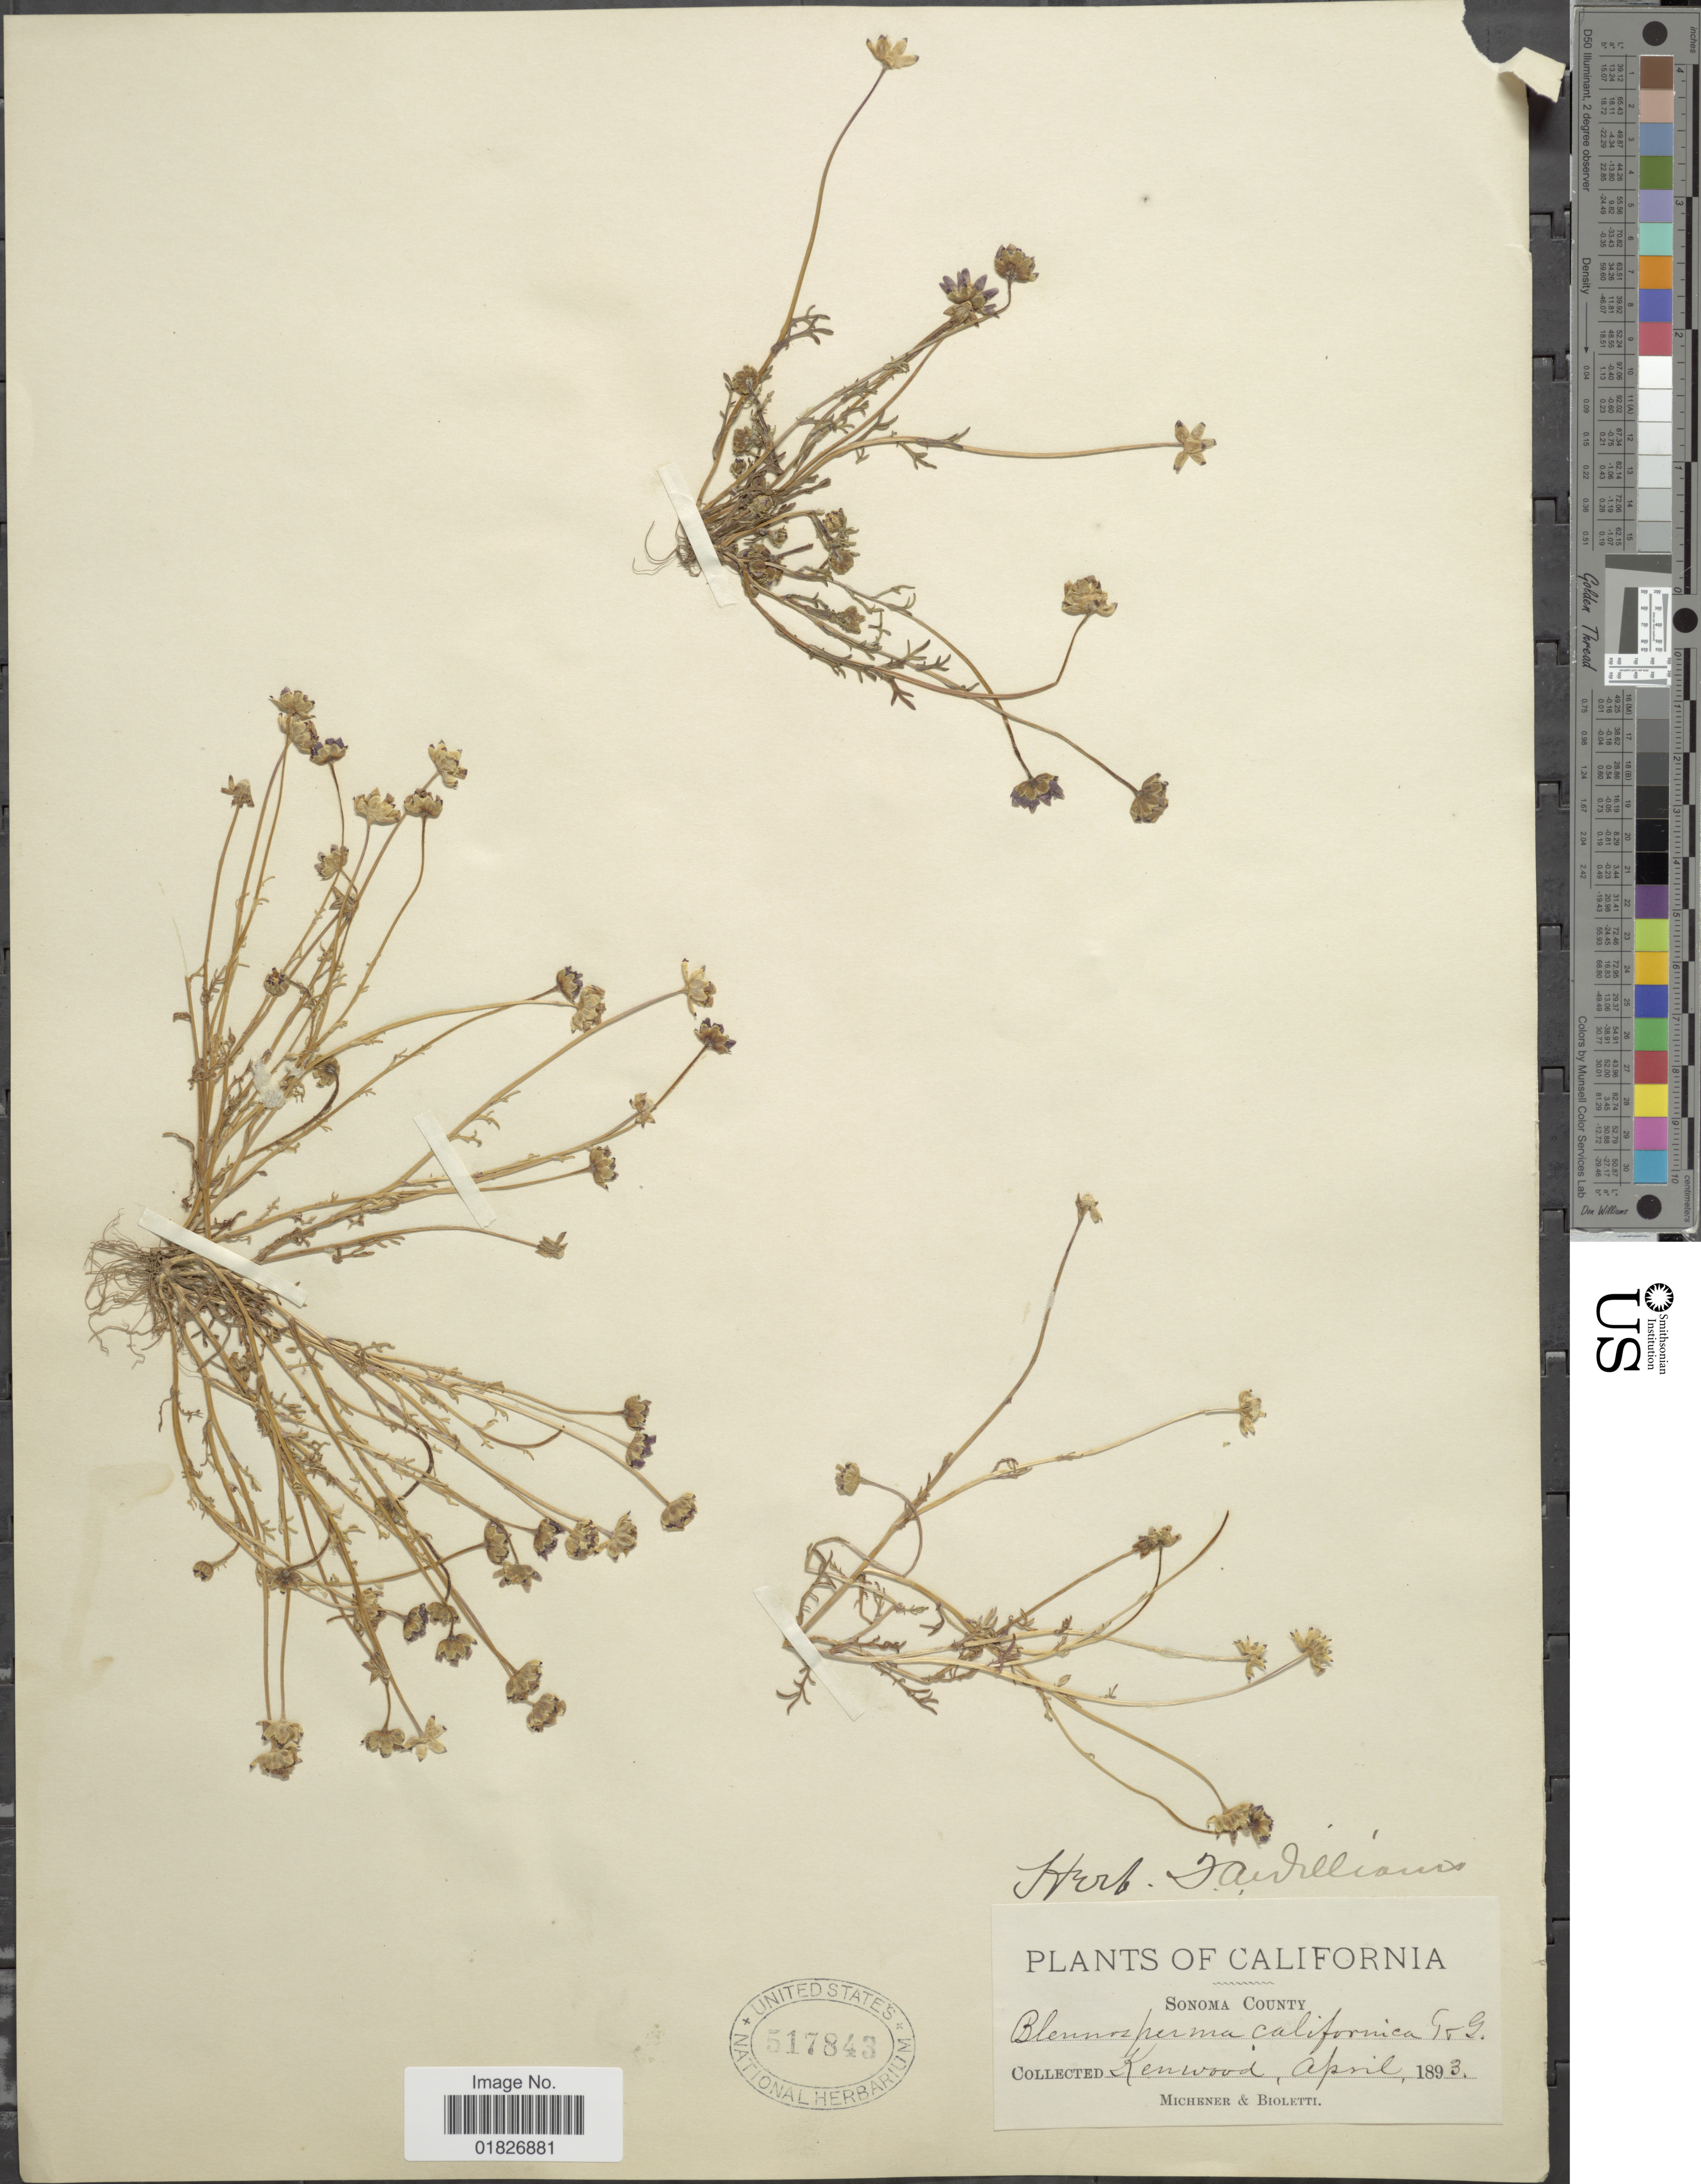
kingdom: Plantae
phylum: Tracheophyta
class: Magnoliopsida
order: Asterales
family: Asteraceae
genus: Blennosperma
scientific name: Blennosperma nanum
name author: (Hook.) S.F. Blake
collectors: -. Michener & -- Bioletti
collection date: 1893-04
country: United States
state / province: California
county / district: Sonoma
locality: Sonoma County, Kenwood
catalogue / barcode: US 517843